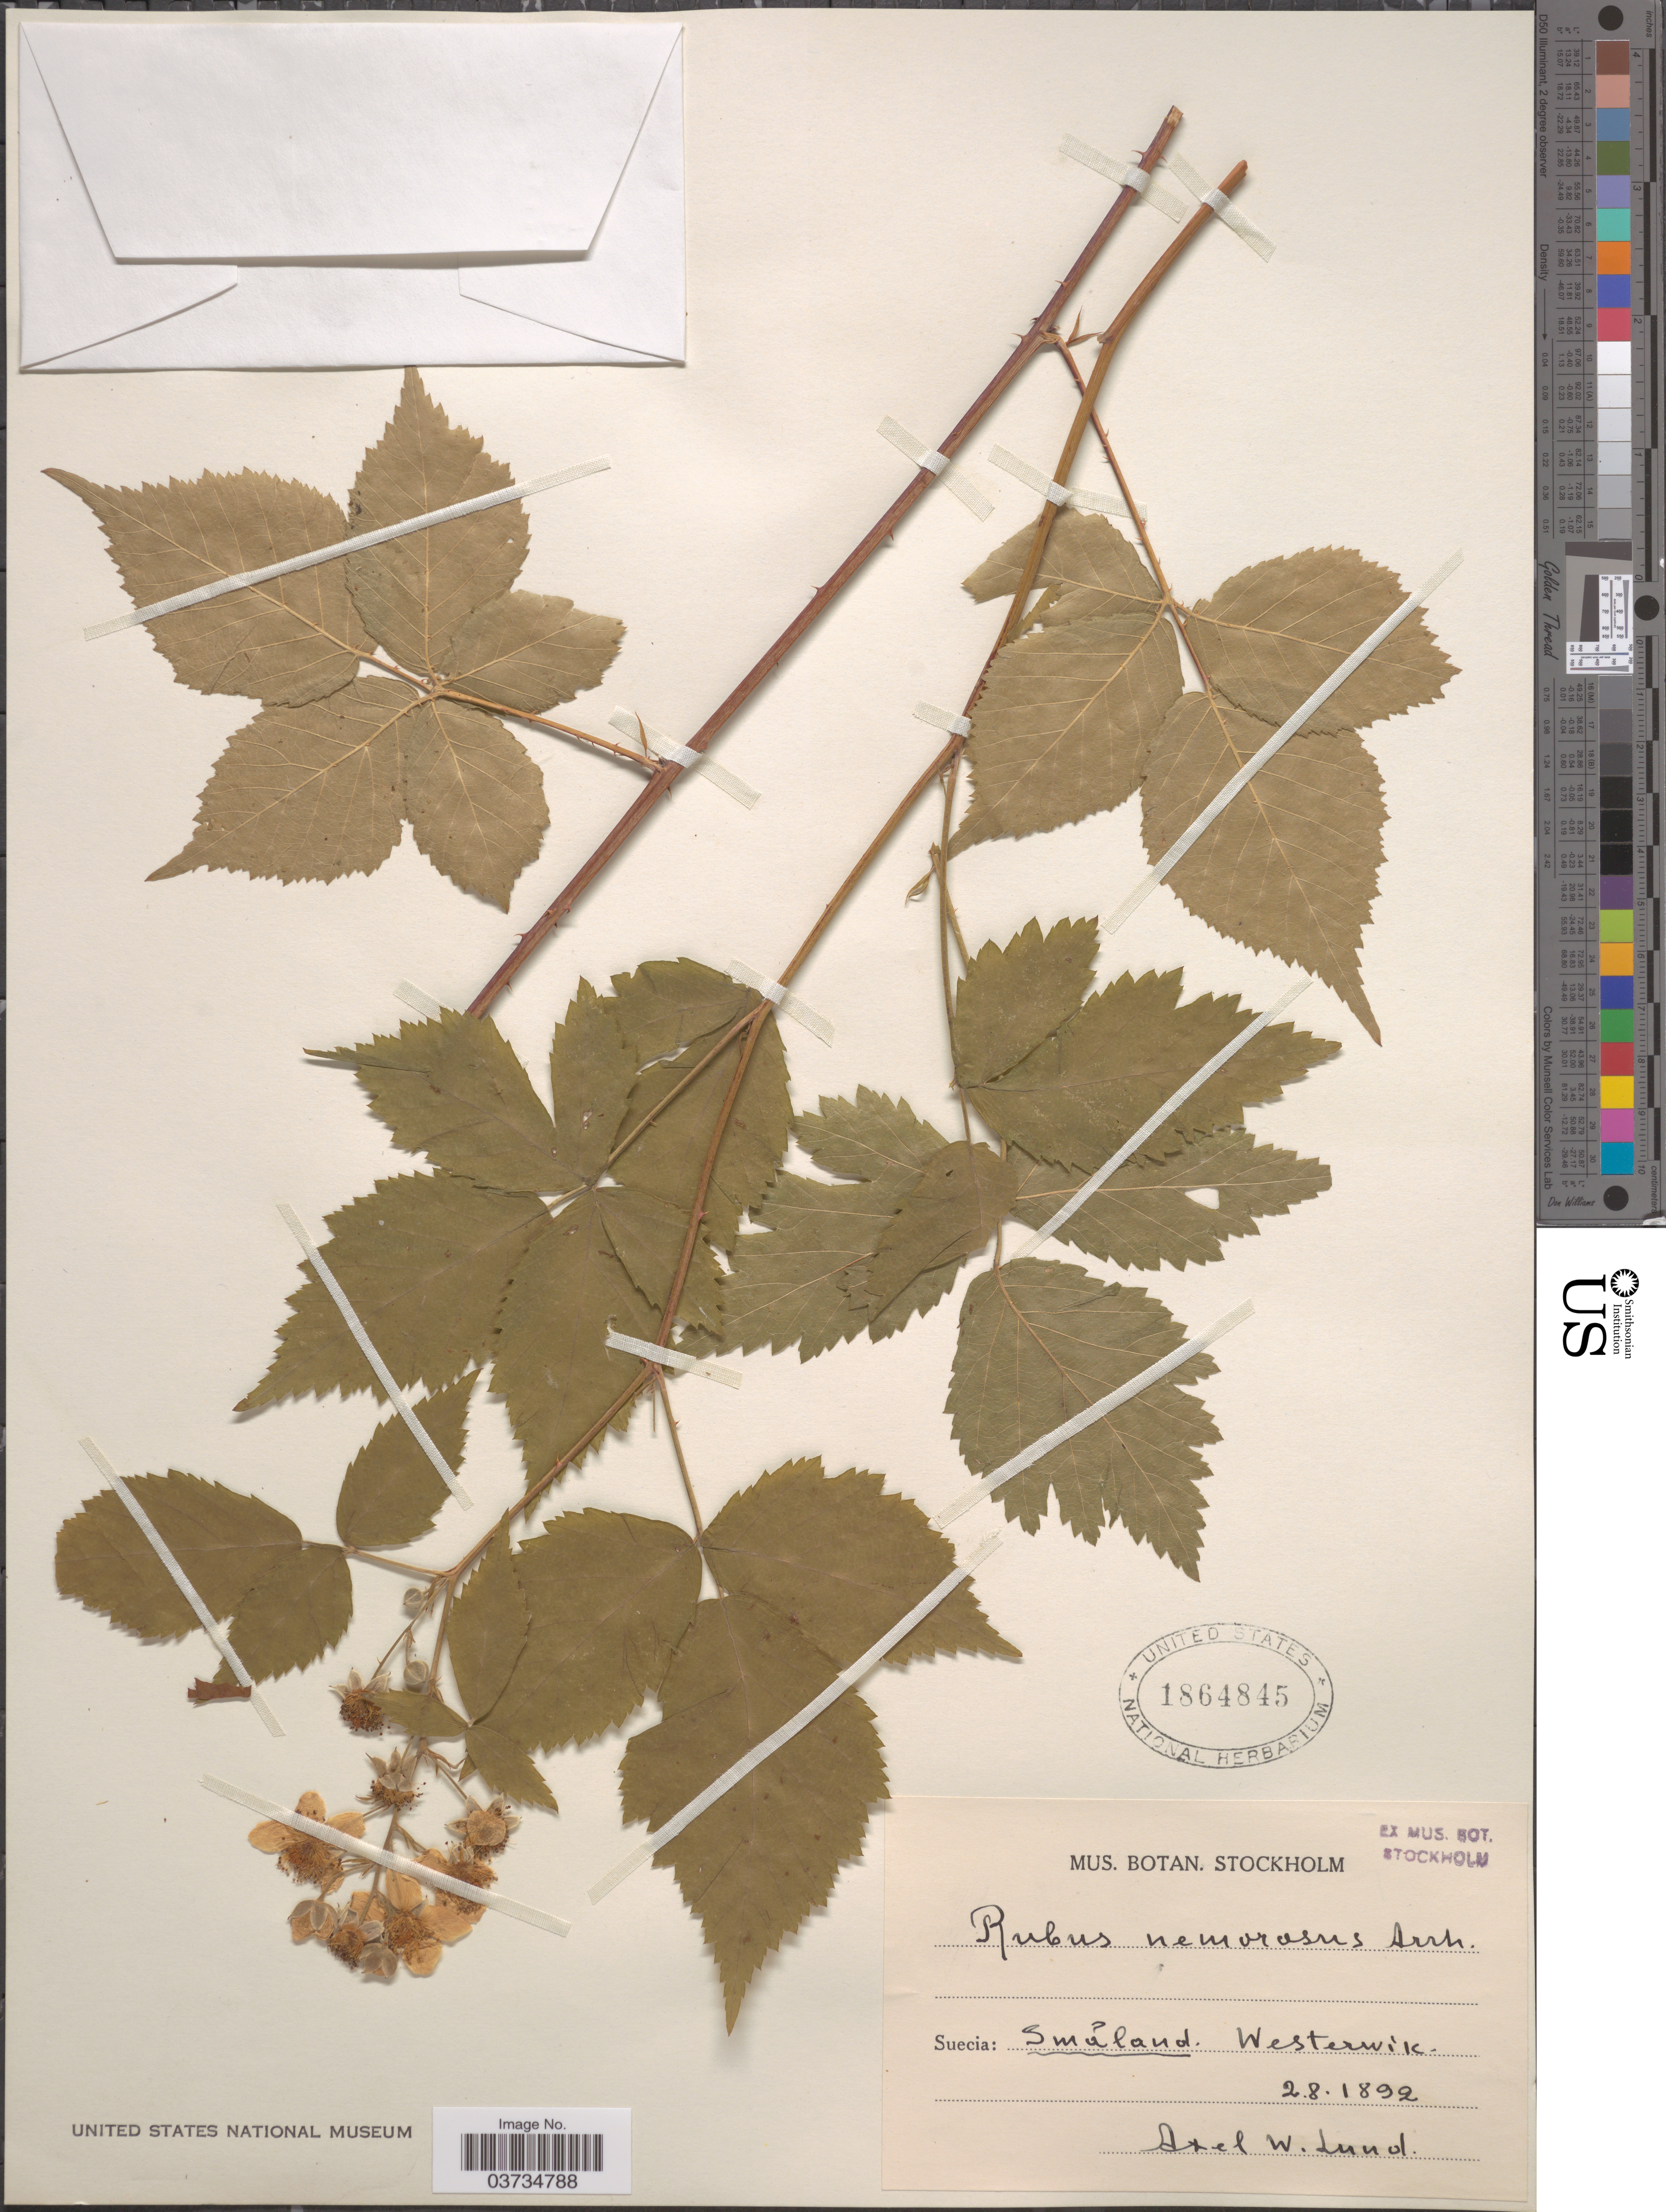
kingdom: Plantae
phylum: Tracheophyta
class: Magnoliopsida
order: Rosales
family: Rosaceae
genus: Rubus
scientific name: Rubus nemorosus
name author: Hayne & Willd.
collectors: A. Lund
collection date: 1892-08-02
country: Sweden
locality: Suecia: Småland. Westerwik.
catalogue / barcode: US 1864845